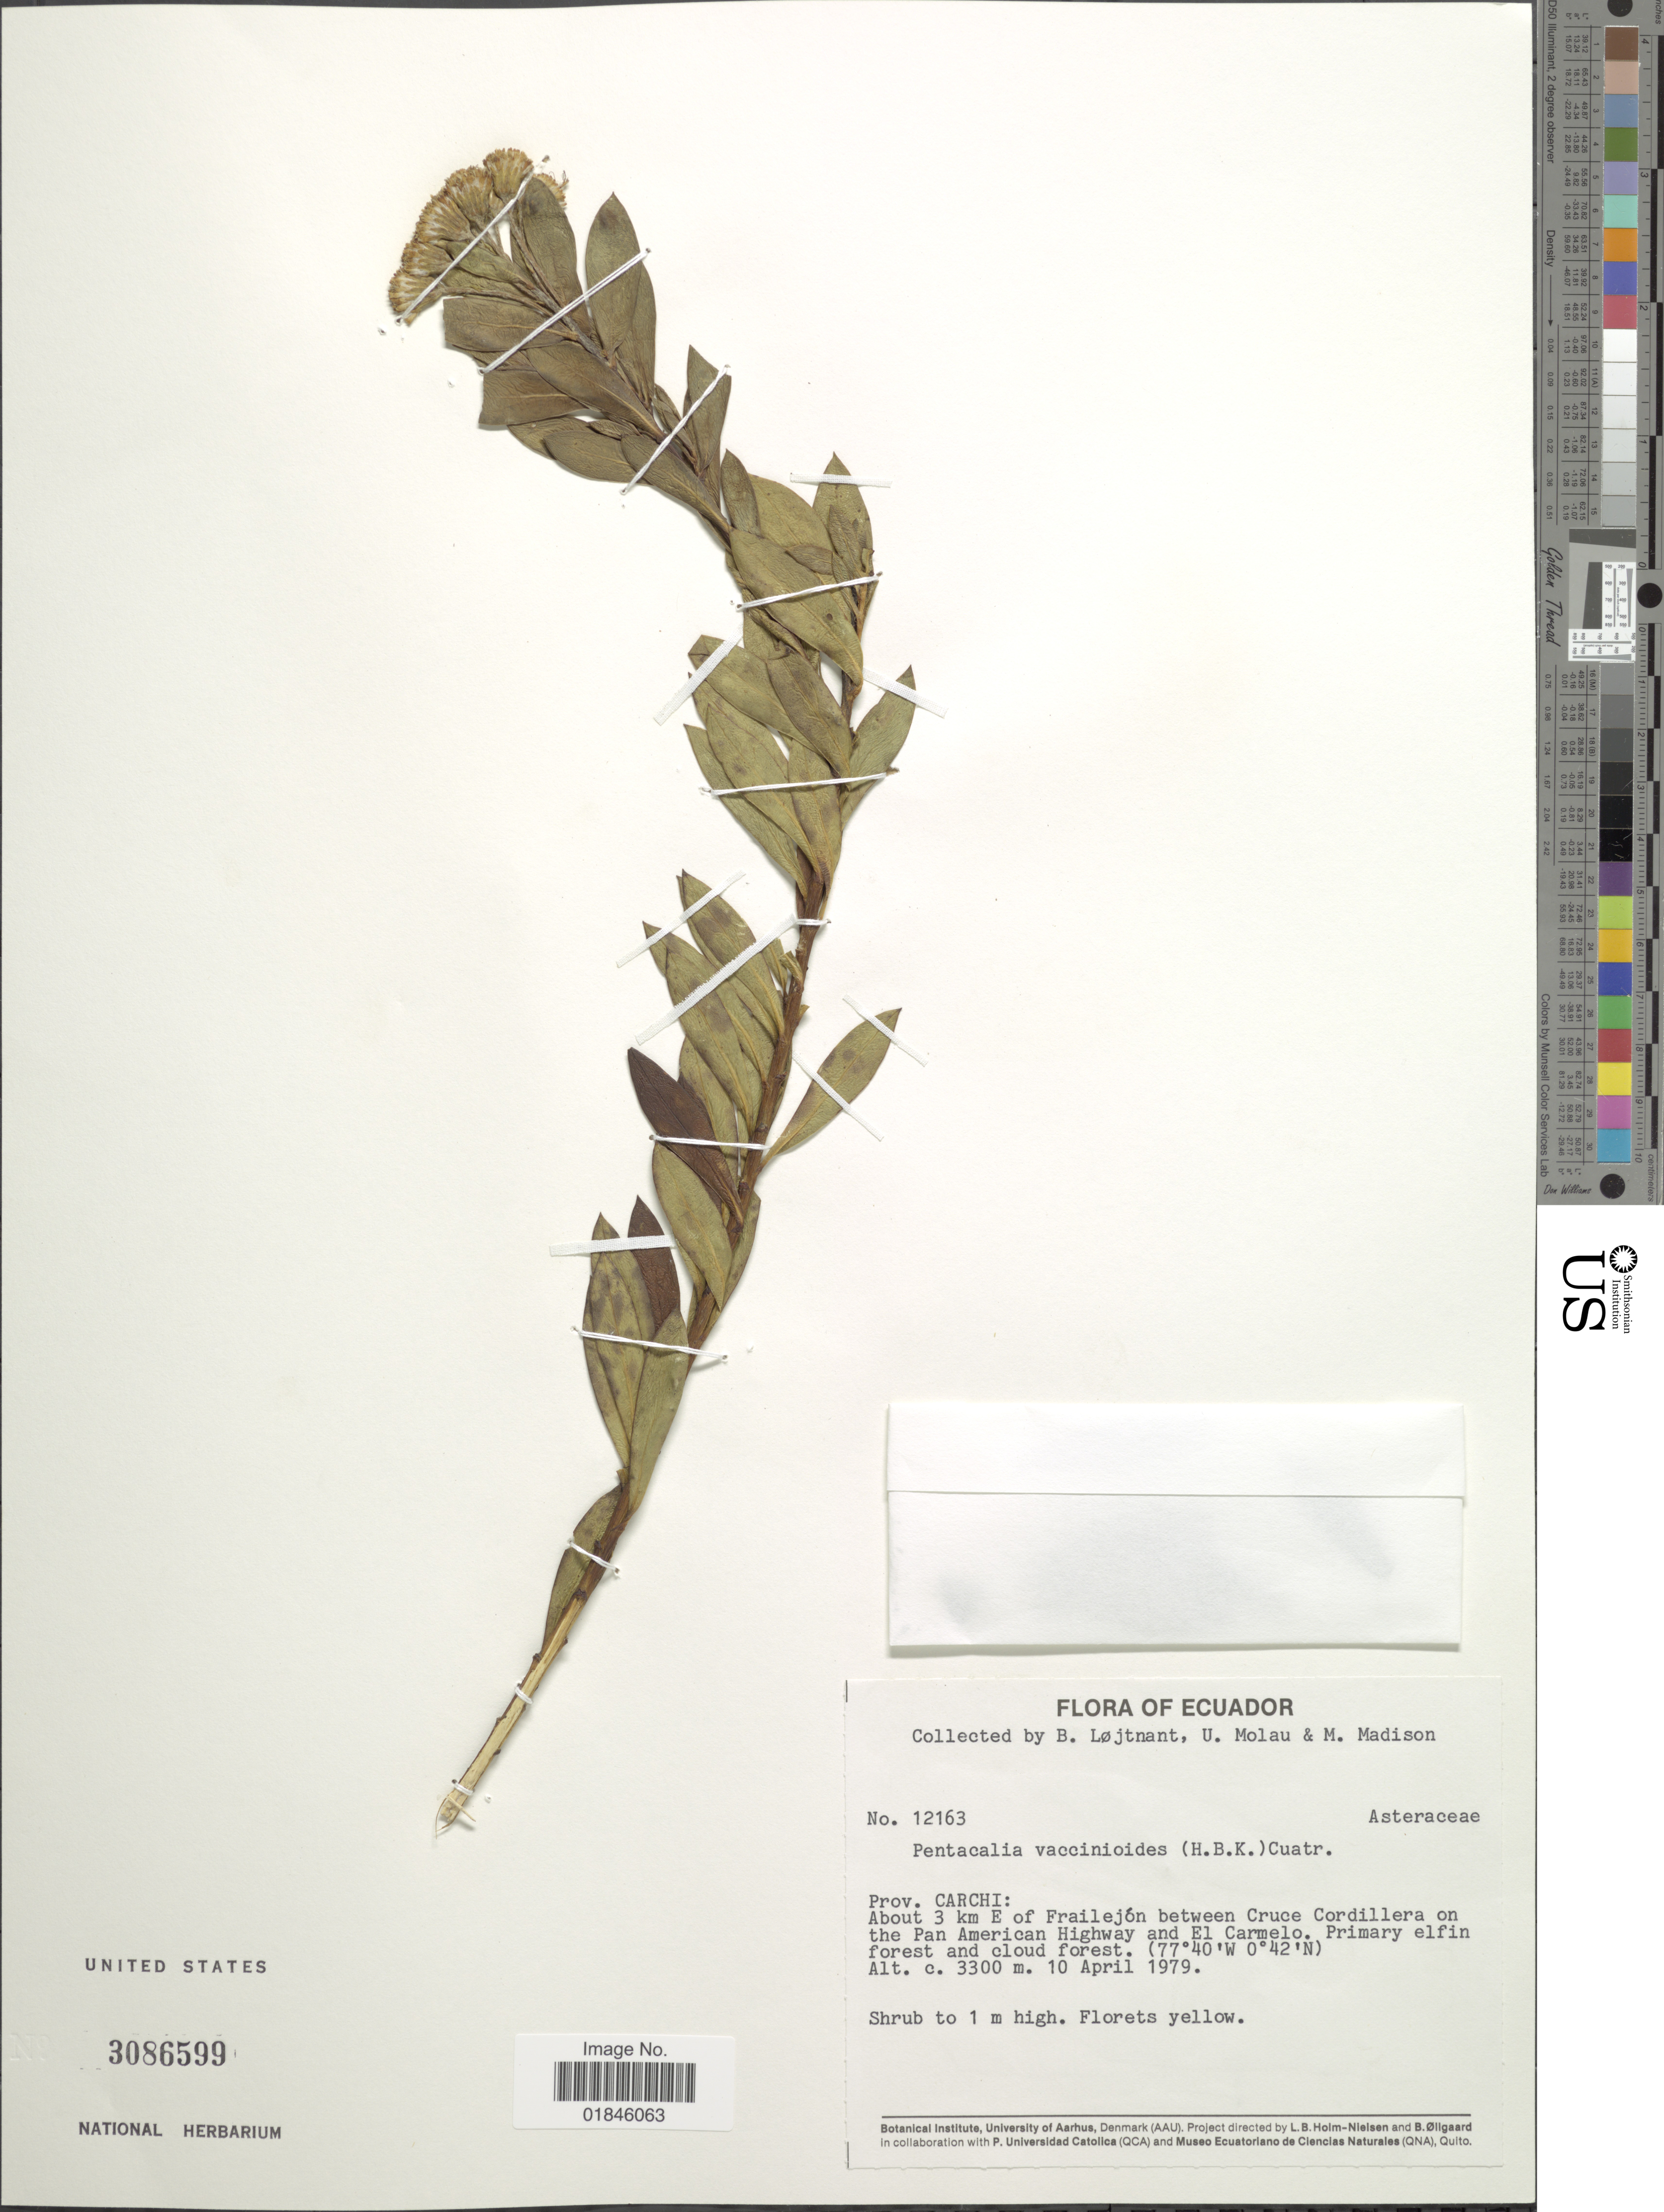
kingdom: Plantae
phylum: Tracheophyta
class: Magnoliopsida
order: Asterales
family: Asteraceae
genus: Pentacalia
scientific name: Pentacalia vaccinioides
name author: (Kunth) Cuatrec.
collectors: B. Löjtnant, U. Molau & M. Madison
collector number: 12163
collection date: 1979-04-10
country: Ecuador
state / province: Carchi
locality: Prov. Carchi: About 3 km E of Frailejón between Cruce Cordillera on the Pan American Highway and El Carmelo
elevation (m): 3300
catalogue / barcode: US 3086599